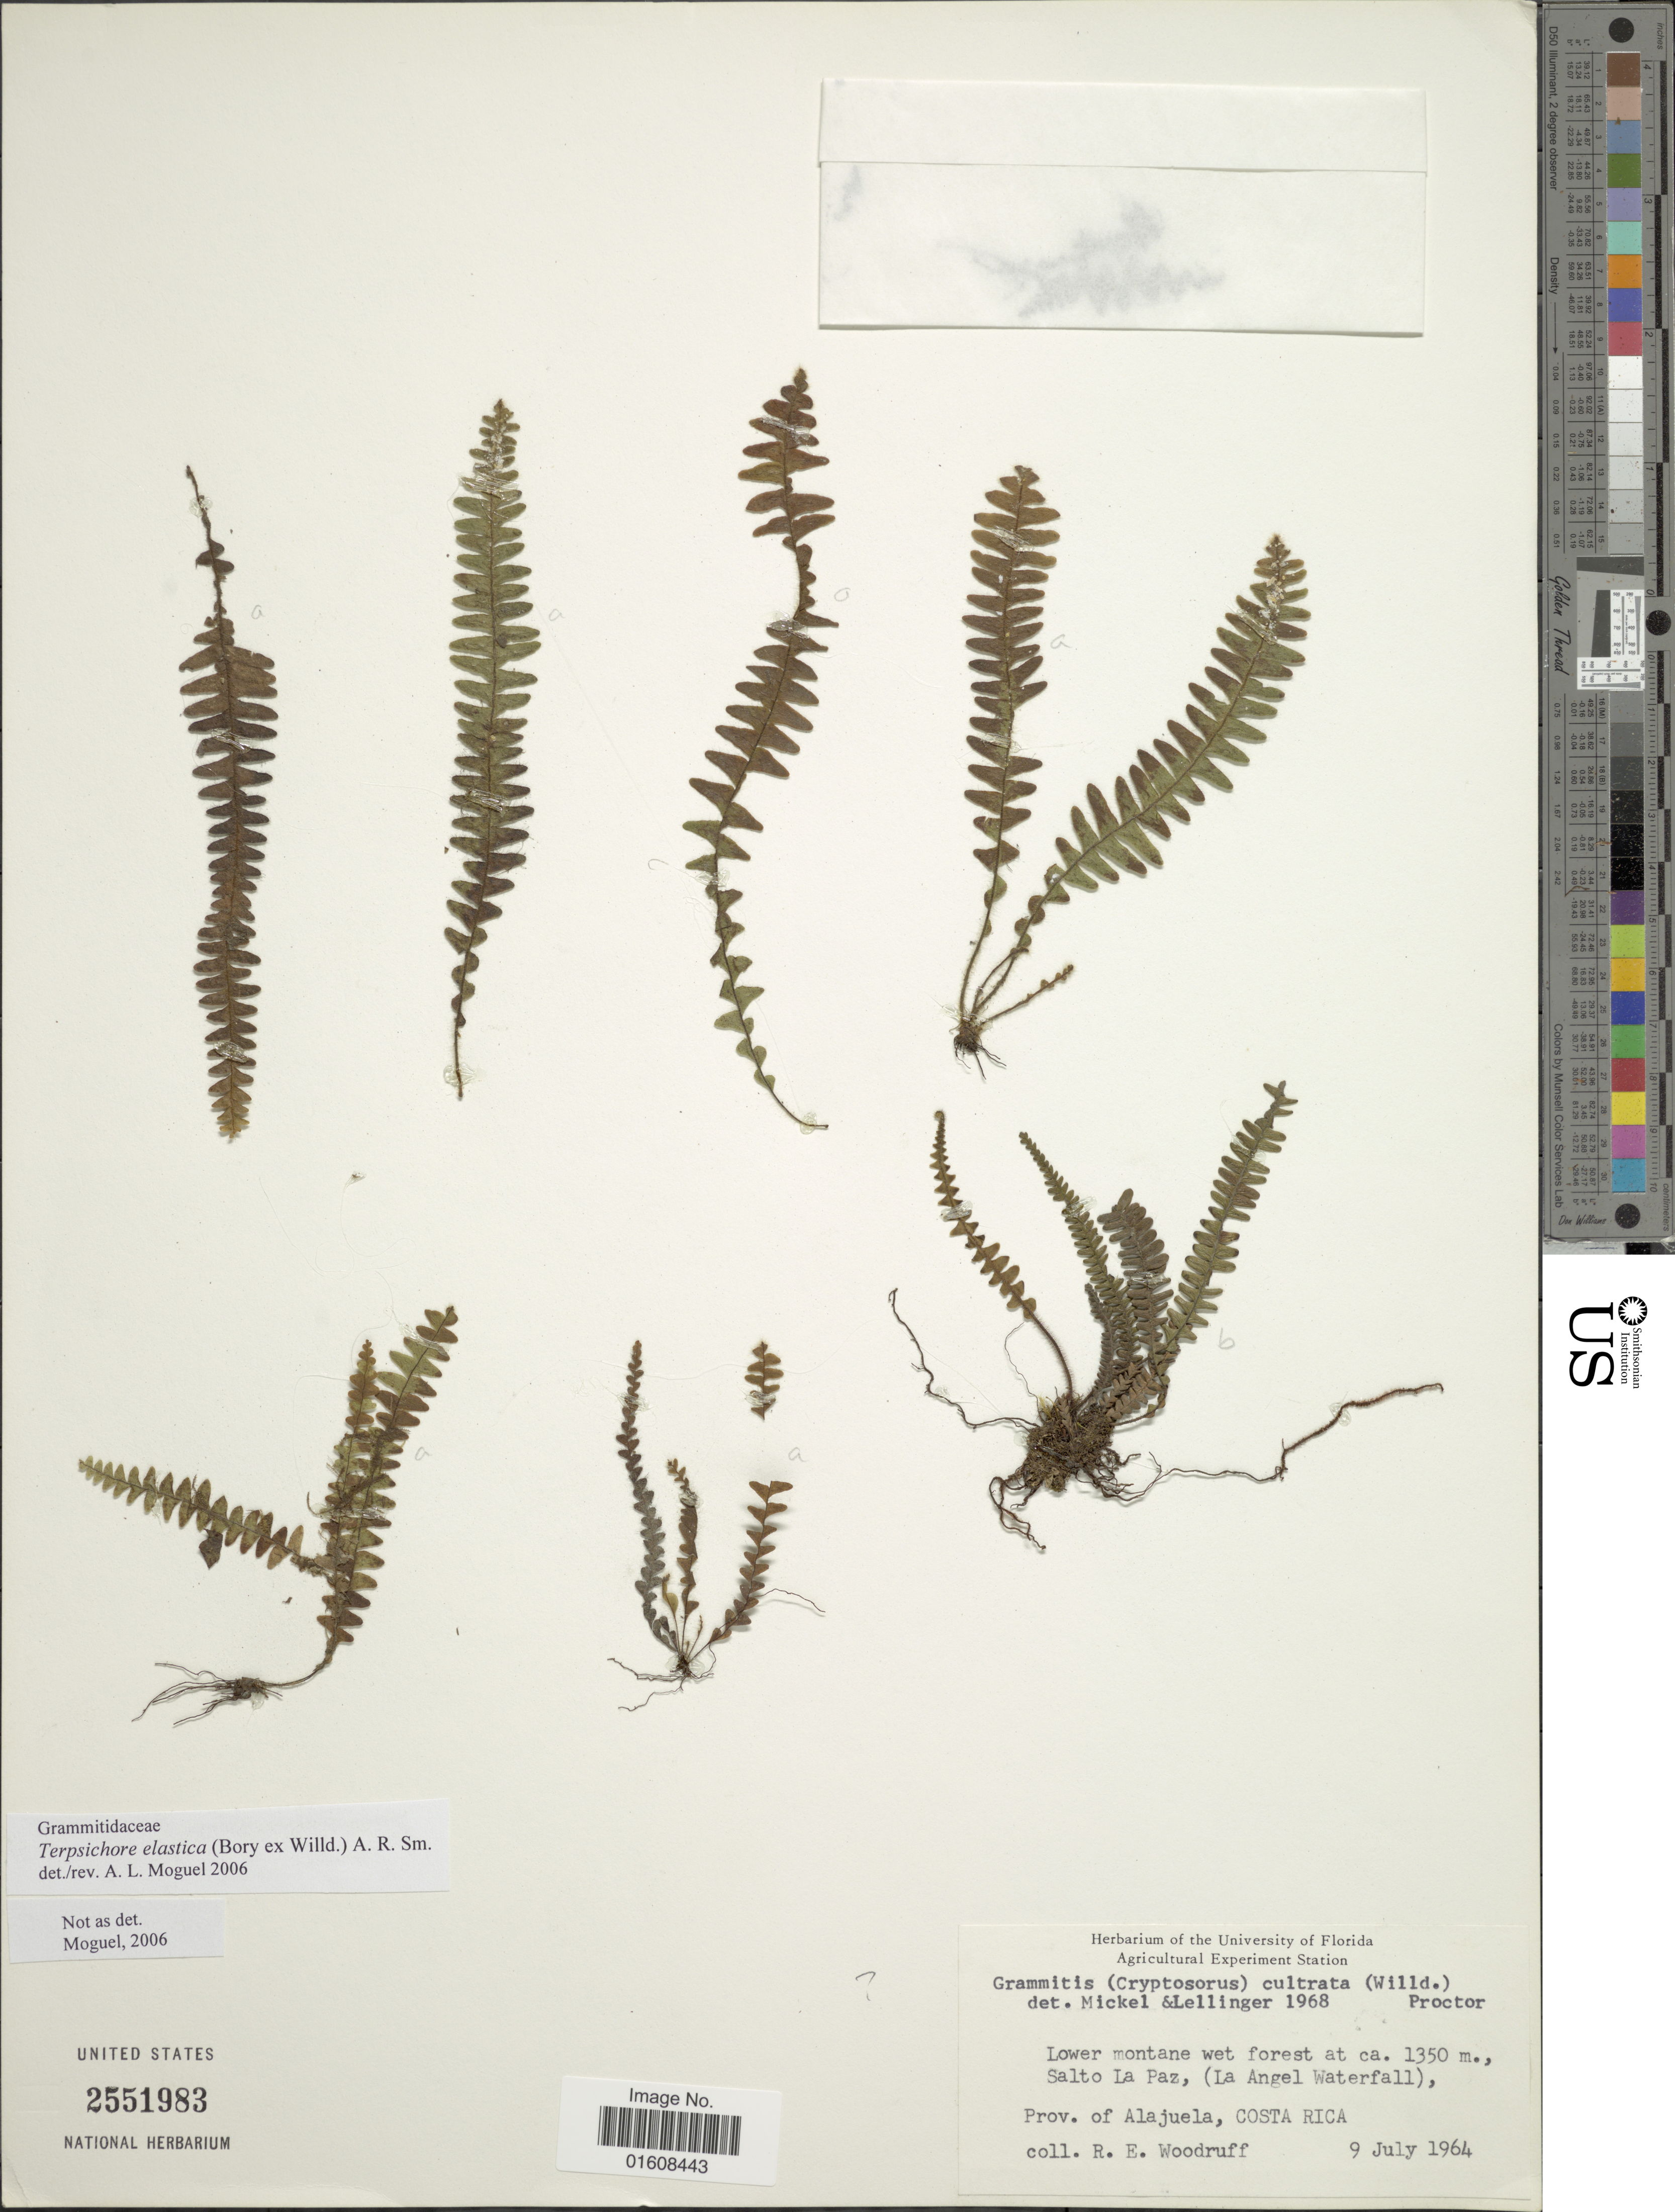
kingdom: Plantae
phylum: Tracheophyta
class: Polypodiopsida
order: Polypodiales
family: Polypodiaceae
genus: Alansmia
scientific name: Alansmia elastica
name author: (Bory ex Willd.) Moguel & M. Kessler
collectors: R. Woodruff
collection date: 1964-07-09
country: Costa Rica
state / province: Alajuela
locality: Lower montane wet forest, Salto La Paz, (La Angel Waterfall)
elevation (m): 1350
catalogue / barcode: US 2551983